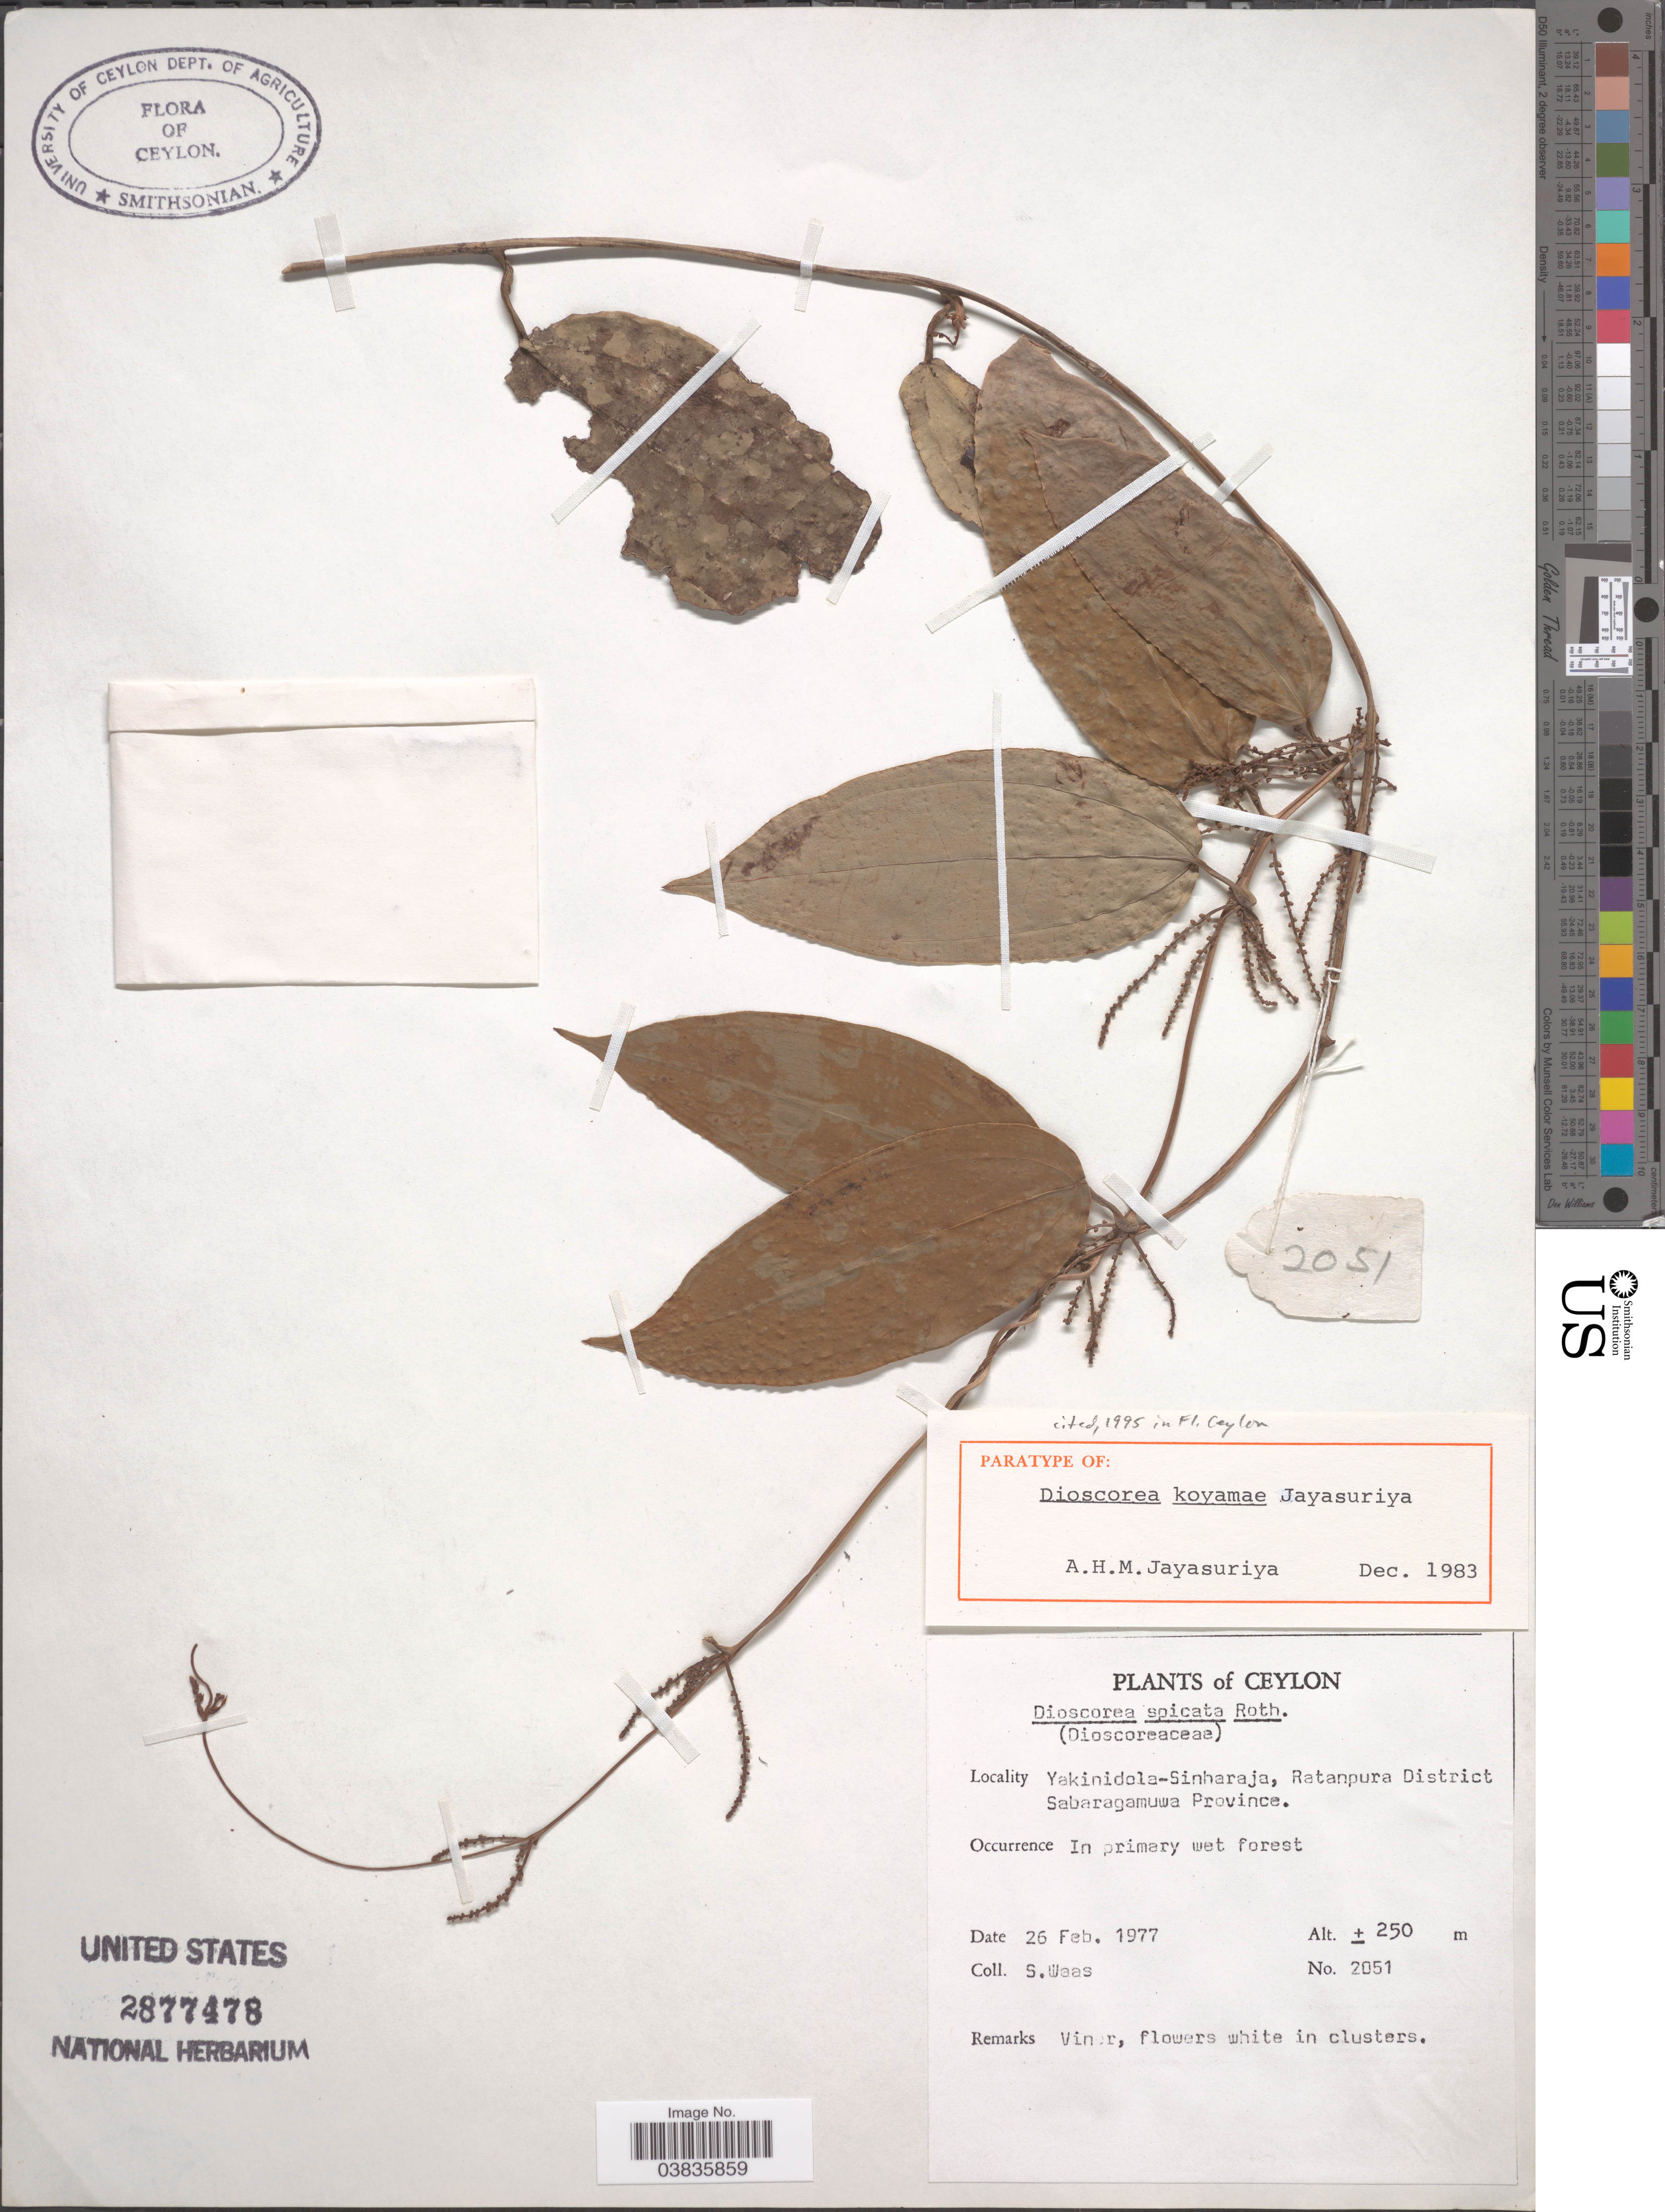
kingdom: Plantae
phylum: Tracheophyta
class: Liliopsida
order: Dioscoreales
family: Dioscoreaceae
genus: Dioscorea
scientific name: Dioscorea koyamae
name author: Jayas.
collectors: S. Waas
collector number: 2051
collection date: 1977-02-26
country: Sri Lanka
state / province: Sabaragamuwa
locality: Ceylon. Yakinidola-Sinharaja, Ratanpura District. Sabaragamuwa Province.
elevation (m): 250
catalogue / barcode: US 2877478